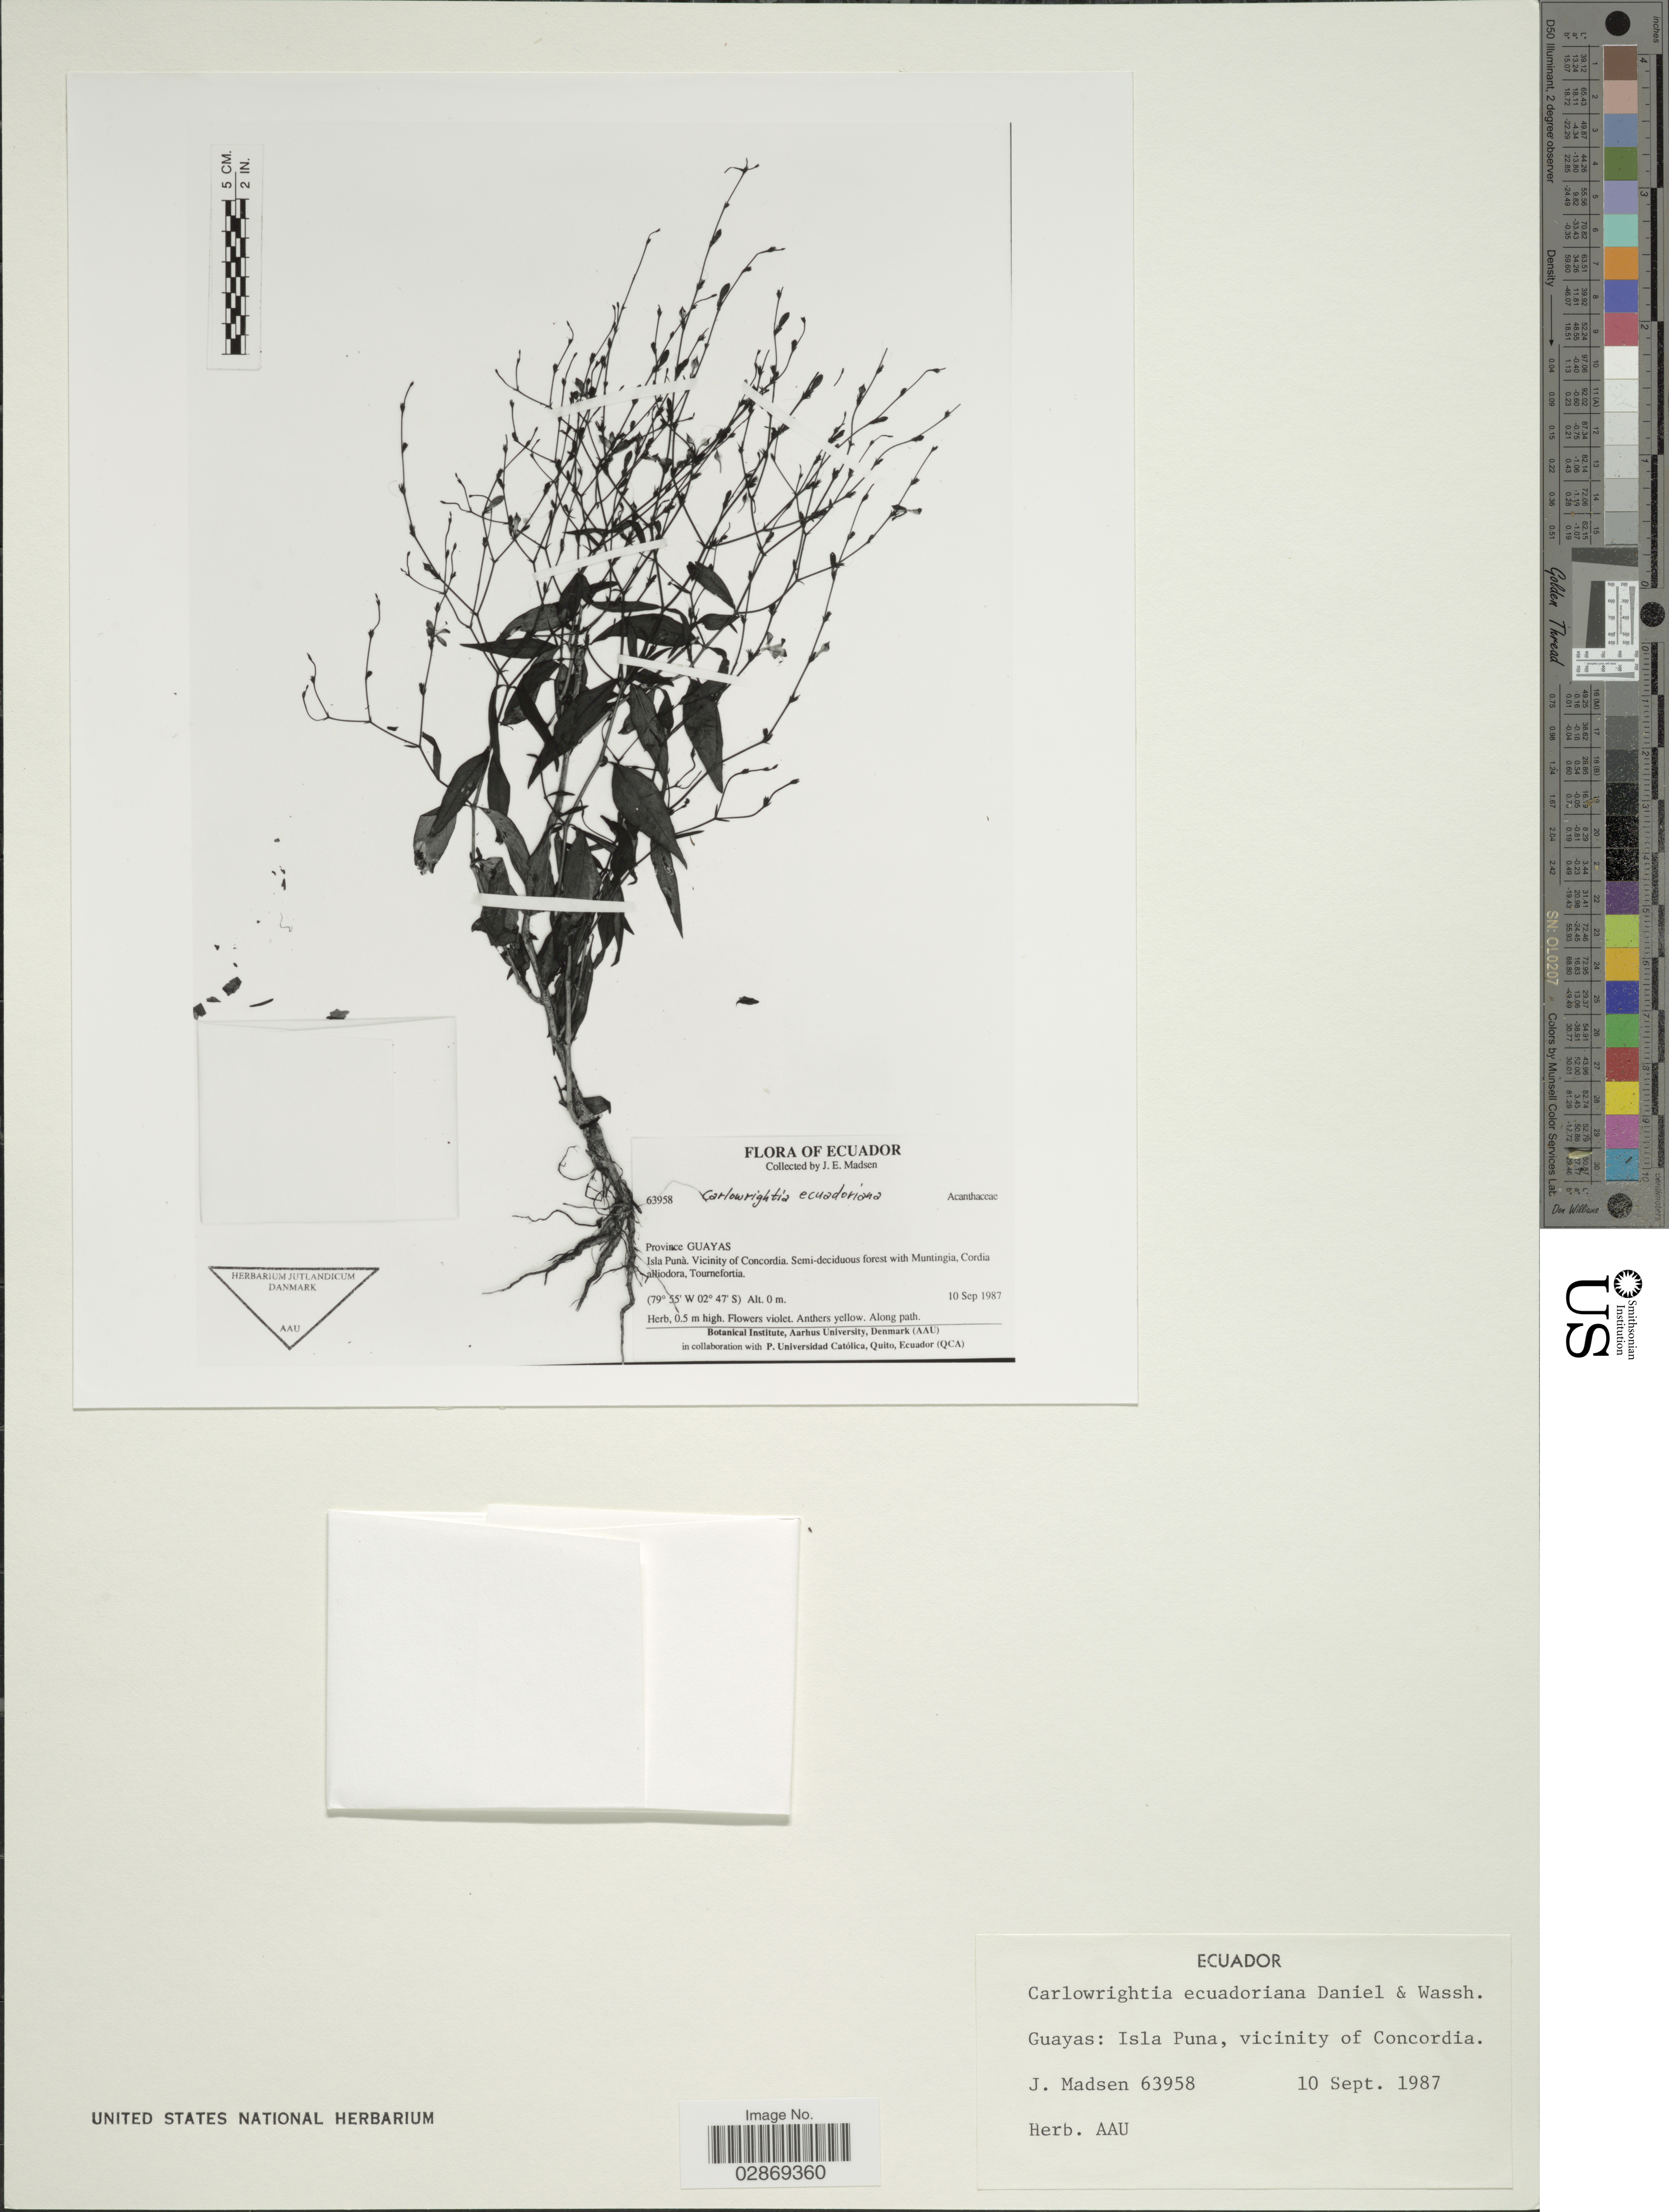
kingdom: Plantae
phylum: Tracheophyta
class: Magnoliopsida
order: Lamiales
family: Acanthaceae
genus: Carlowrightia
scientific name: Carlowrightia ecuadoriana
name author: T.F. Daniel & Wassh.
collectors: J. Madsen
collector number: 63958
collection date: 1987-09-10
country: Ecuador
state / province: Guayas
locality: Isla Puna, vicinity of Concordia.